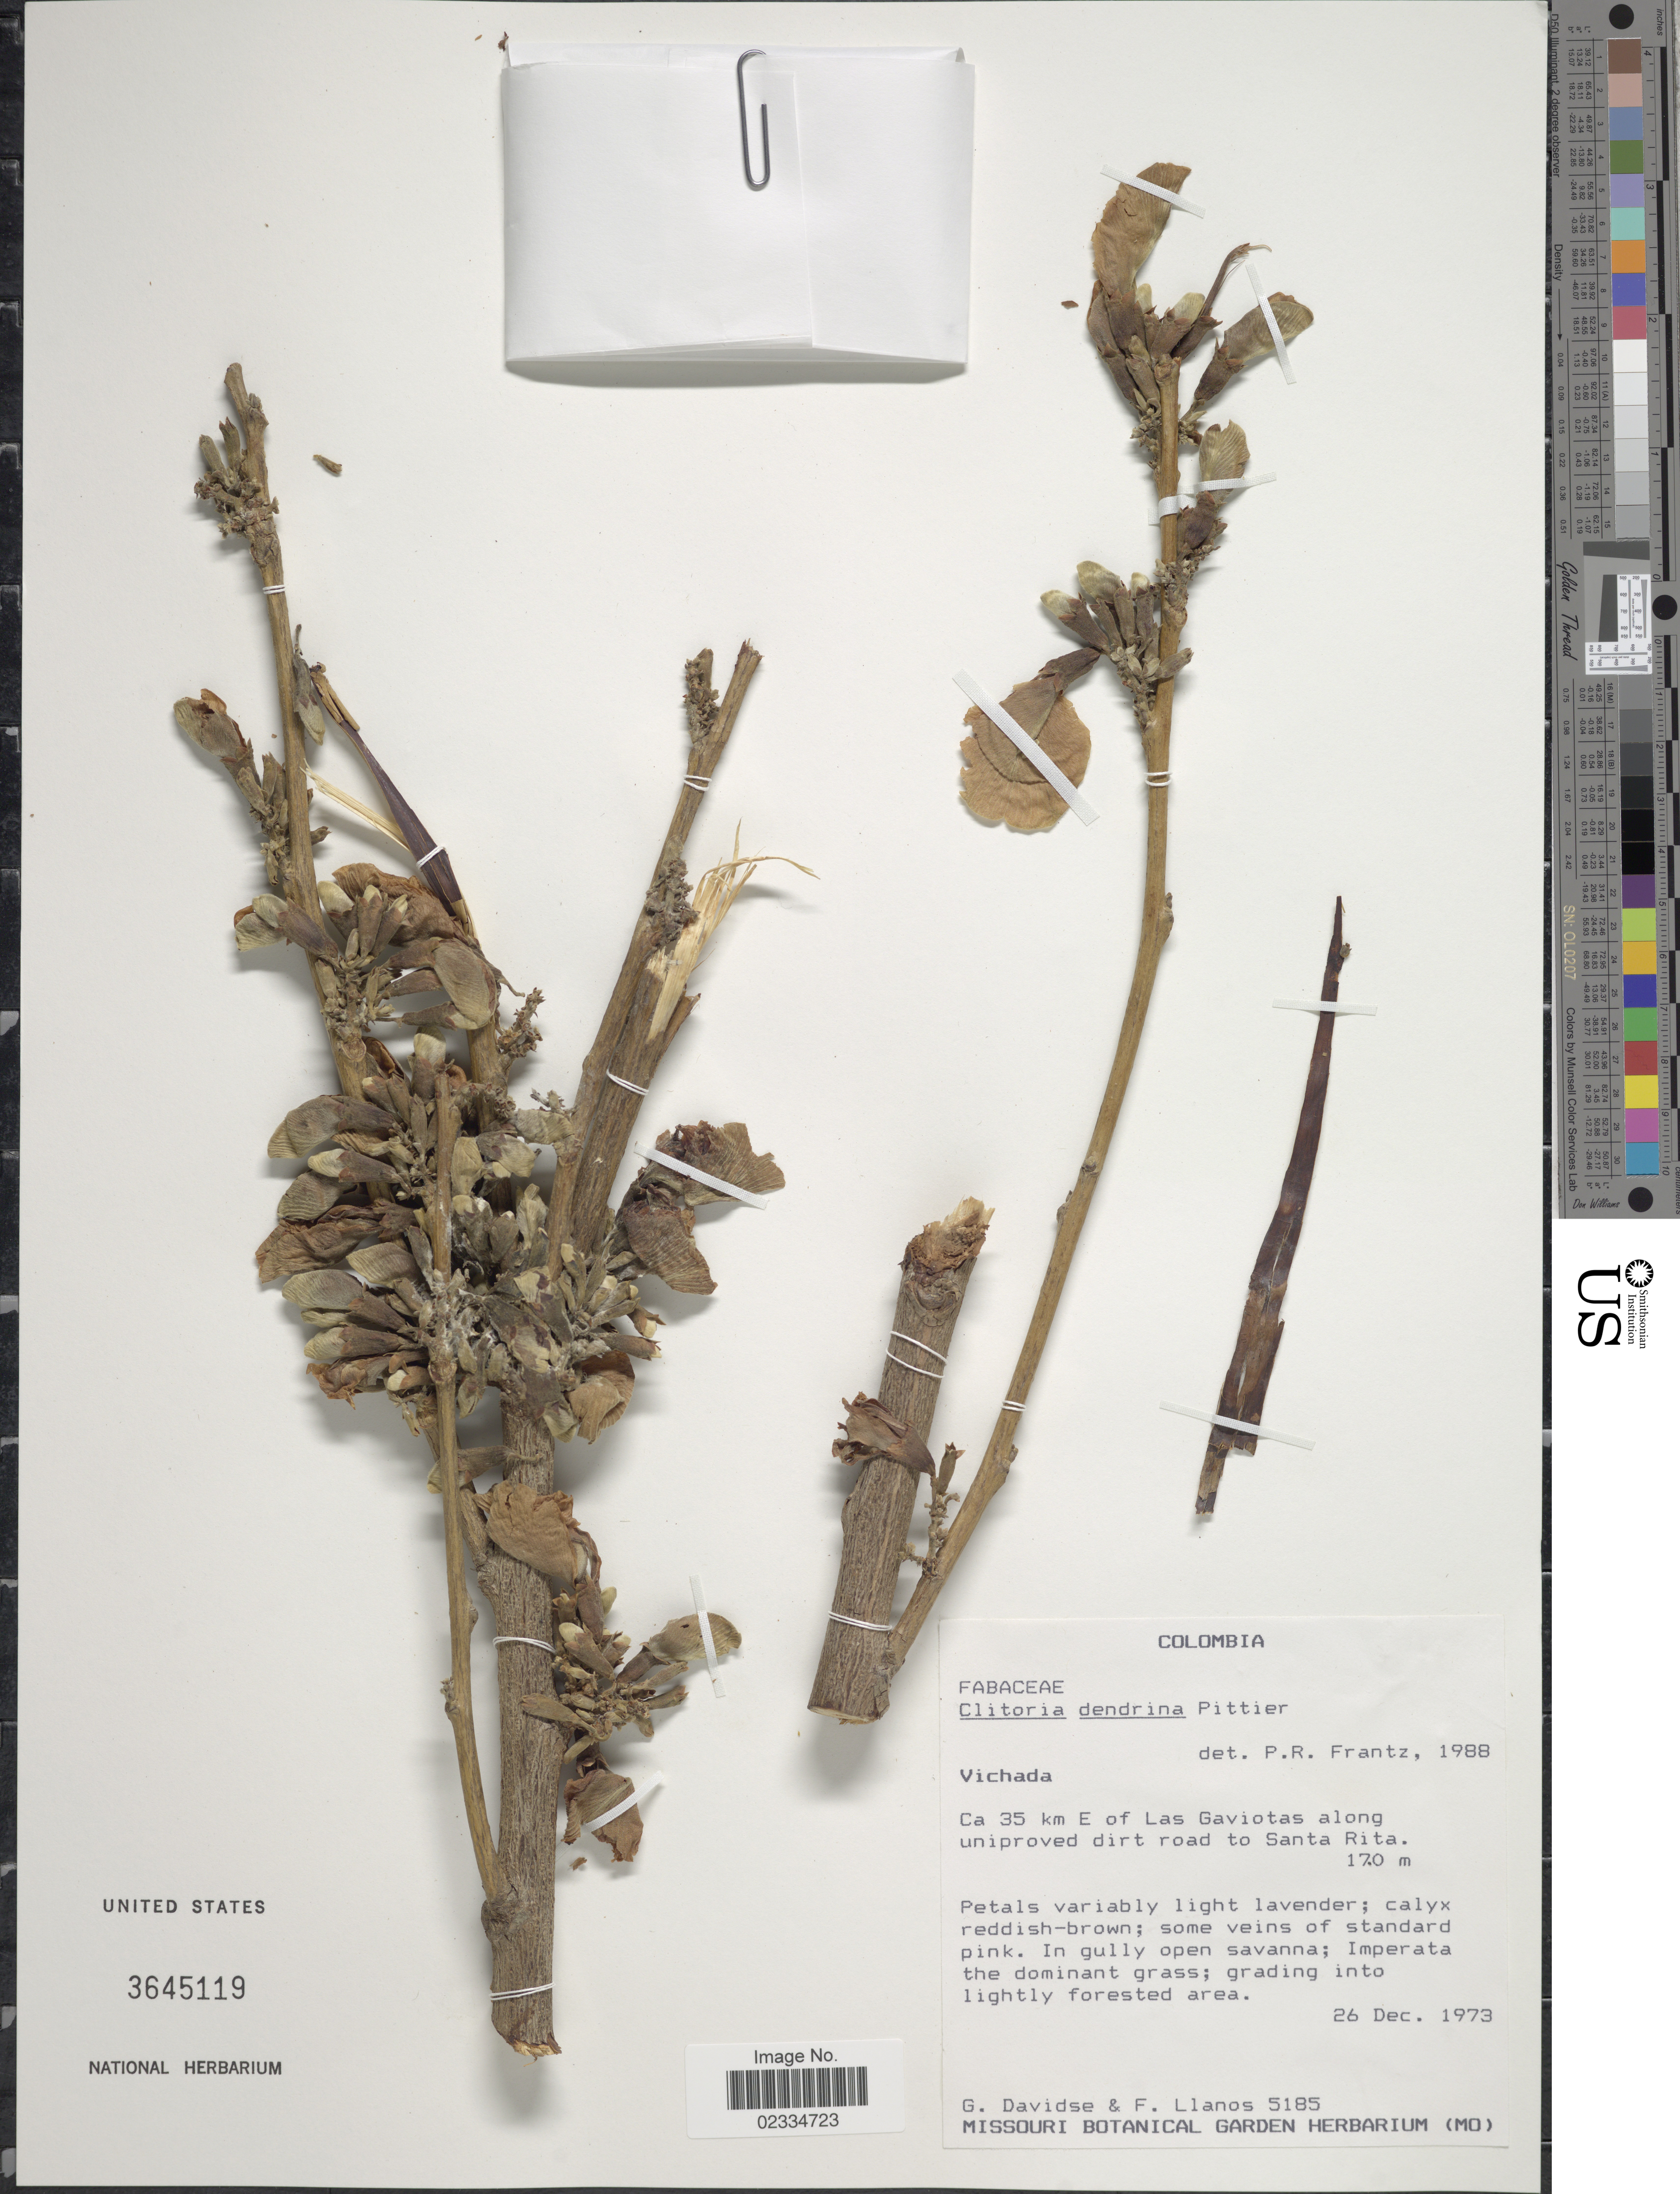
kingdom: Plantae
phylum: Tracheophyta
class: Magnoliopsida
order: Fabales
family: Fabaceae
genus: Clitoria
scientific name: Clitoria dendrina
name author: Pittier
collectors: G. Davidse & F. Llanos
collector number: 5185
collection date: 1973-12-26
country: Colombia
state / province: Vichada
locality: Ca 35 km E of Las Gaviotas along uniproved dirt road to Santa Rita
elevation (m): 170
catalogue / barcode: US 3645119